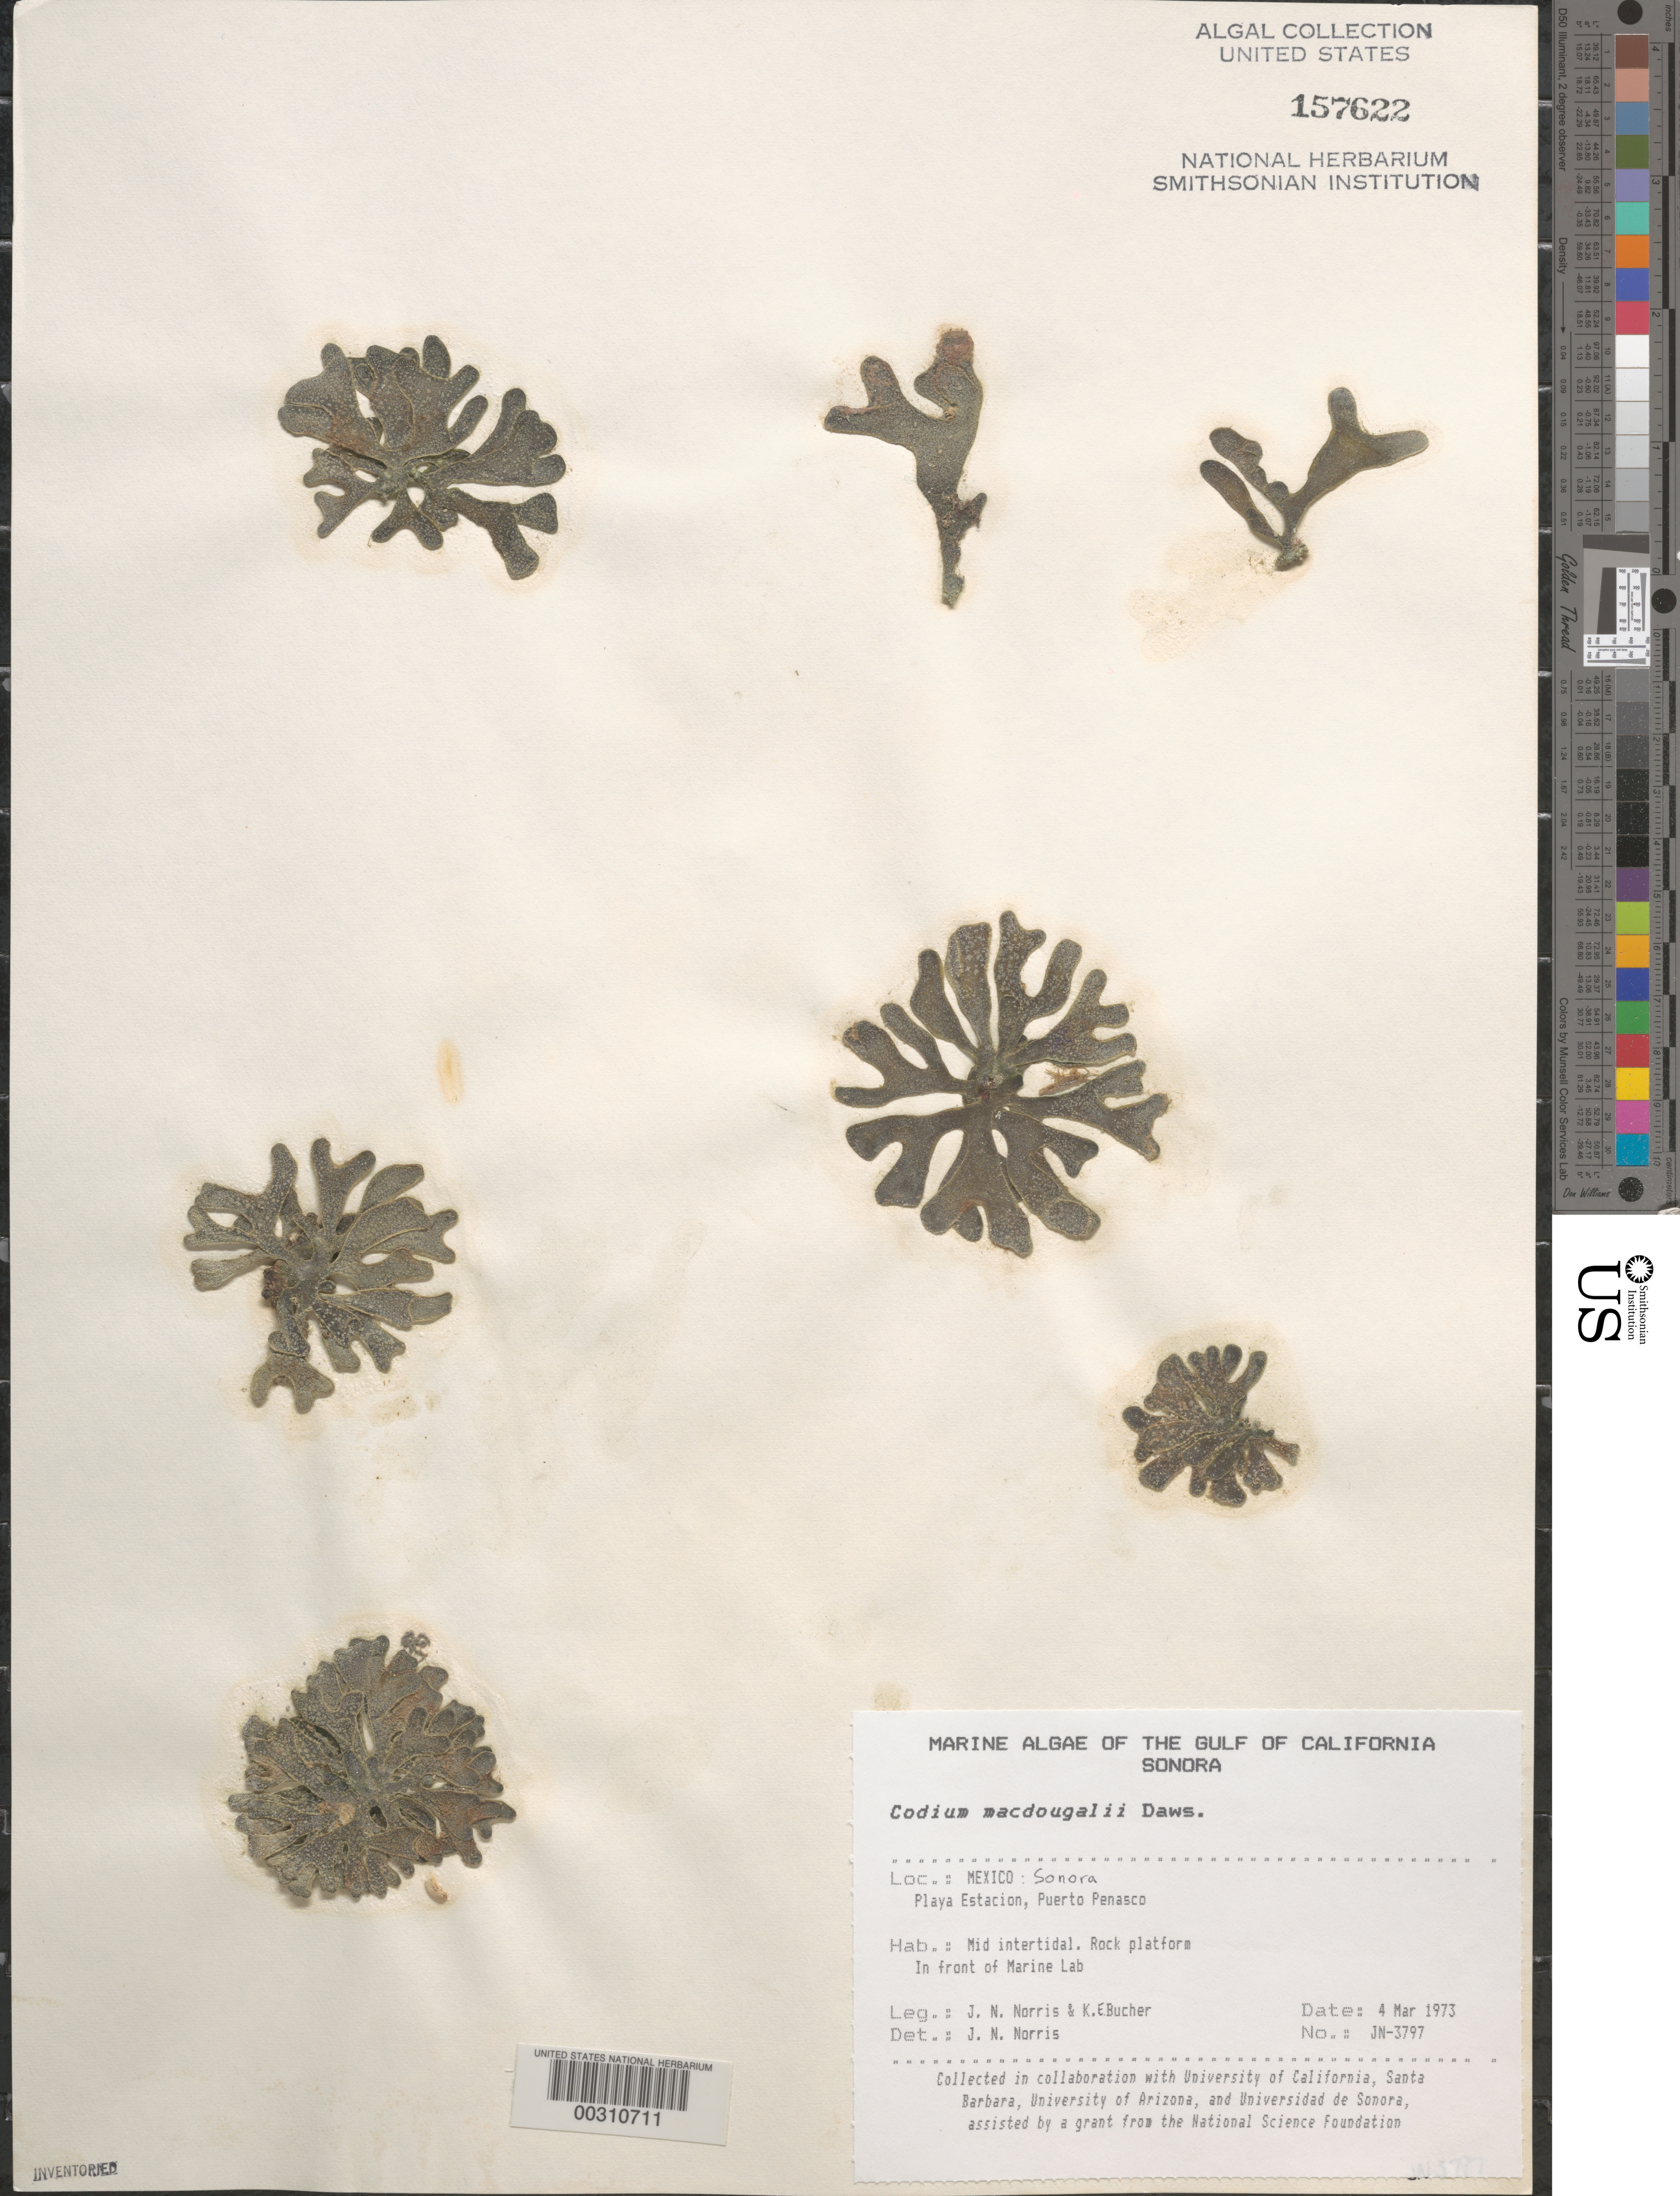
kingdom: Plantae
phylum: Chlorophyta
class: Ulvophyceae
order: Bryopsidales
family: Codiaceae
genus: Codium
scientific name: Codium brandegeei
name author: Setch. & N.L. Gardner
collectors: J. N. Norris & K. E. Bucher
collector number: JN-3797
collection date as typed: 04 Mar 1973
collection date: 1973-03-04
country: Mexico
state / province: Sonora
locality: Playa Estacion, Puerto Penasco, marine laboratory shore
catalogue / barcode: US 157622